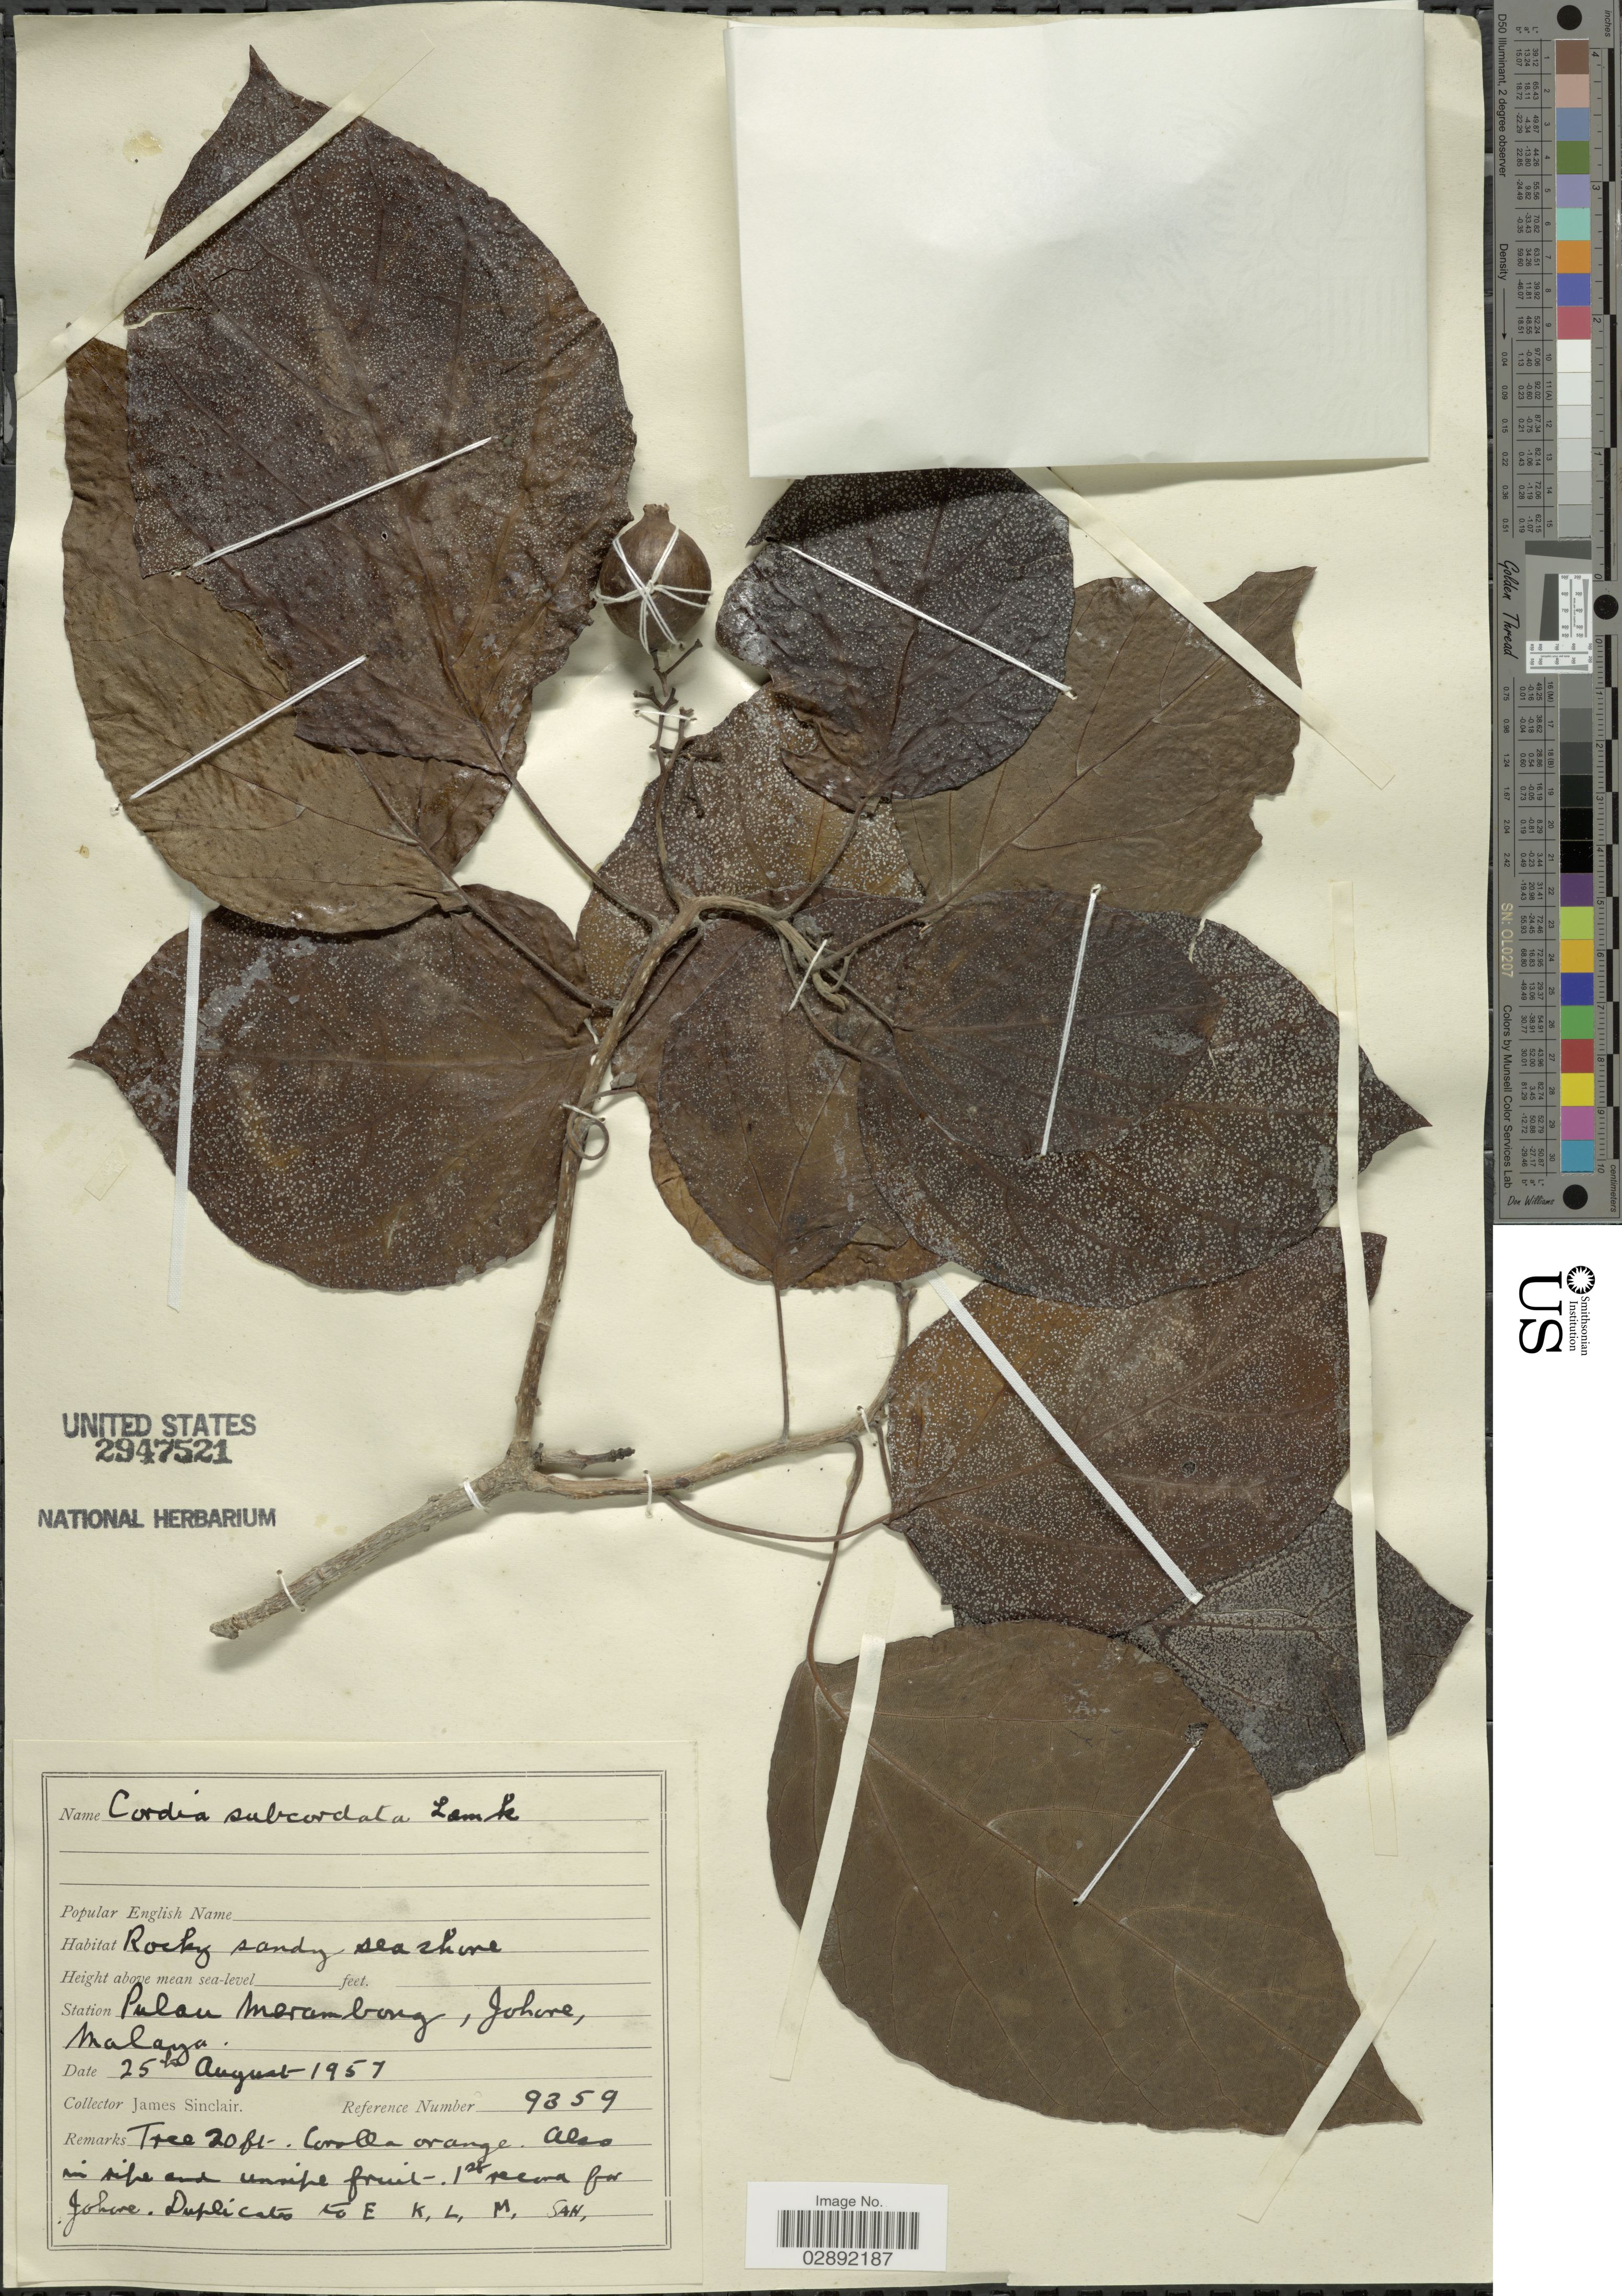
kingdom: Plantae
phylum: Tracheophyta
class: Magnoliopsida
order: Boraginales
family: Cordiaceae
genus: Cordia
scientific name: Cordia subcordata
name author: Lam.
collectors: J. Sinclair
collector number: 9359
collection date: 1957-08-25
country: Malaysia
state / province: Johor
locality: Pulau Merambong, Johore, Malaya.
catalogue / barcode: US 2947521